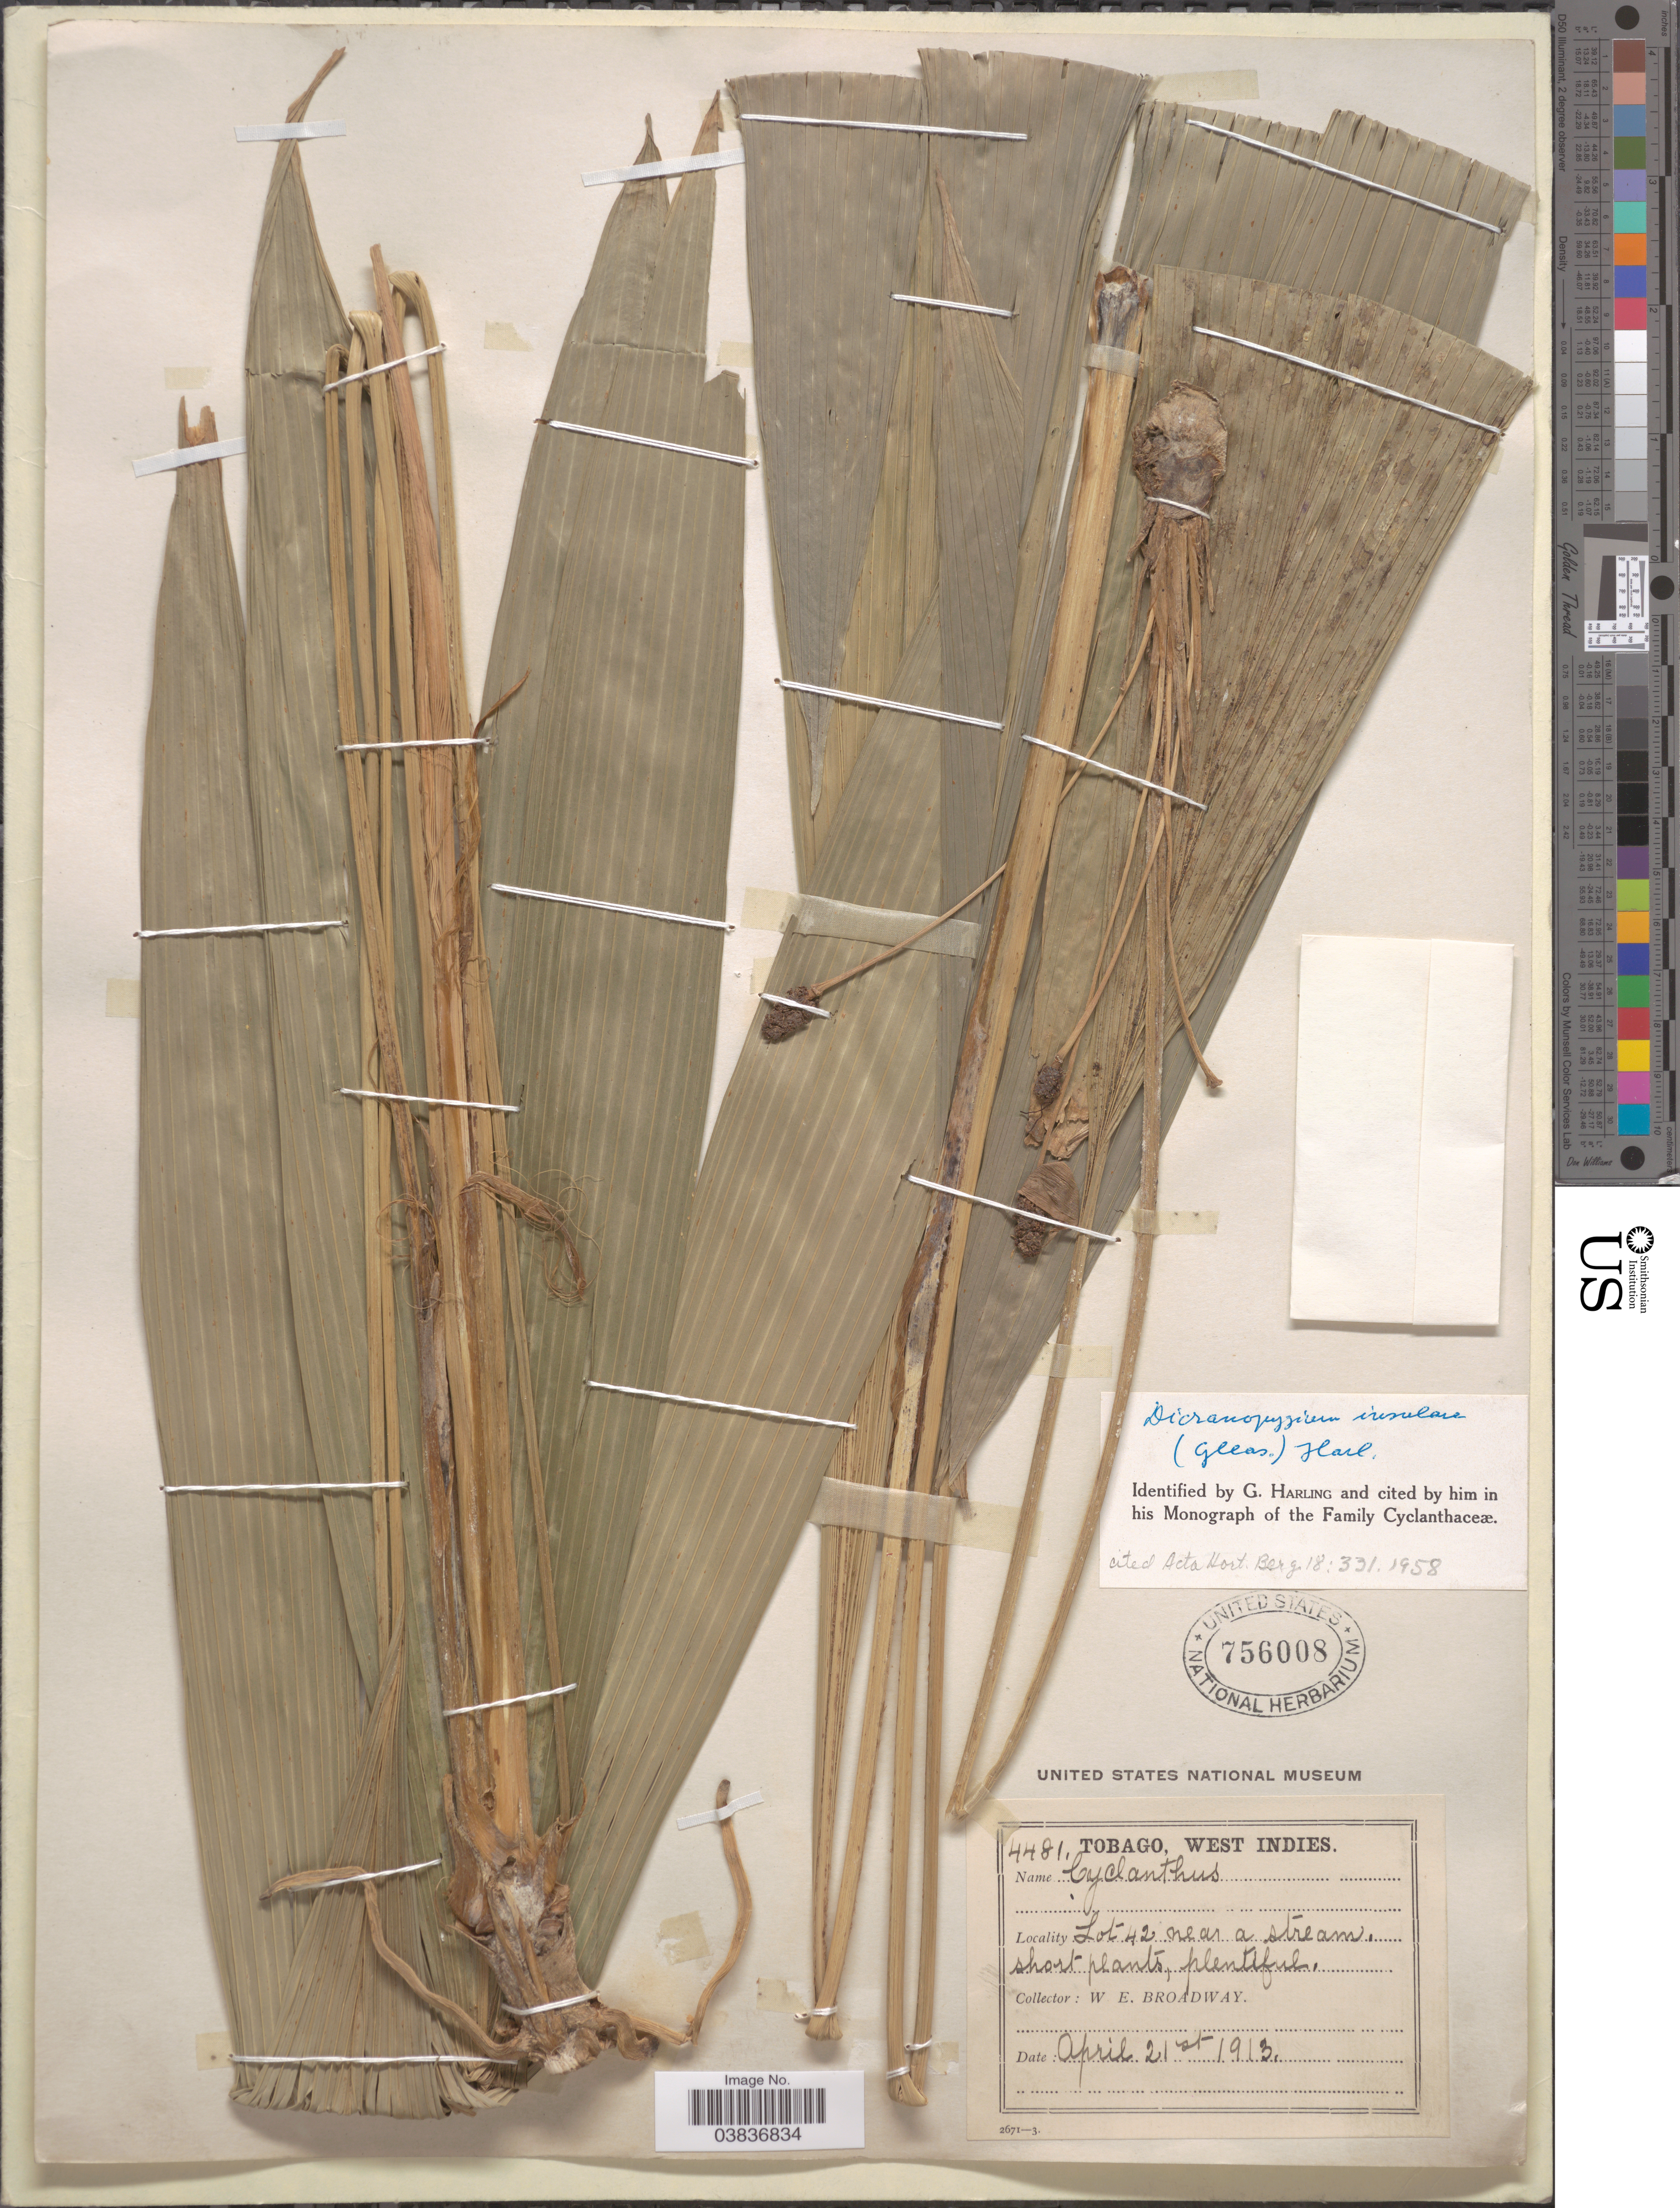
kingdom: Plantae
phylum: Tracheophyta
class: Liliopsida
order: Pandanales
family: Cyclanthaceae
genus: Dicranopygium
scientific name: Dicranopygium insulare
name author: (Gleason) Harling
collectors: W. E. Broadway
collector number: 4481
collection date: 1913-04-21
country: Trinidad and Tobago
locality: Tobago.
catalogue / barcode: US 756008